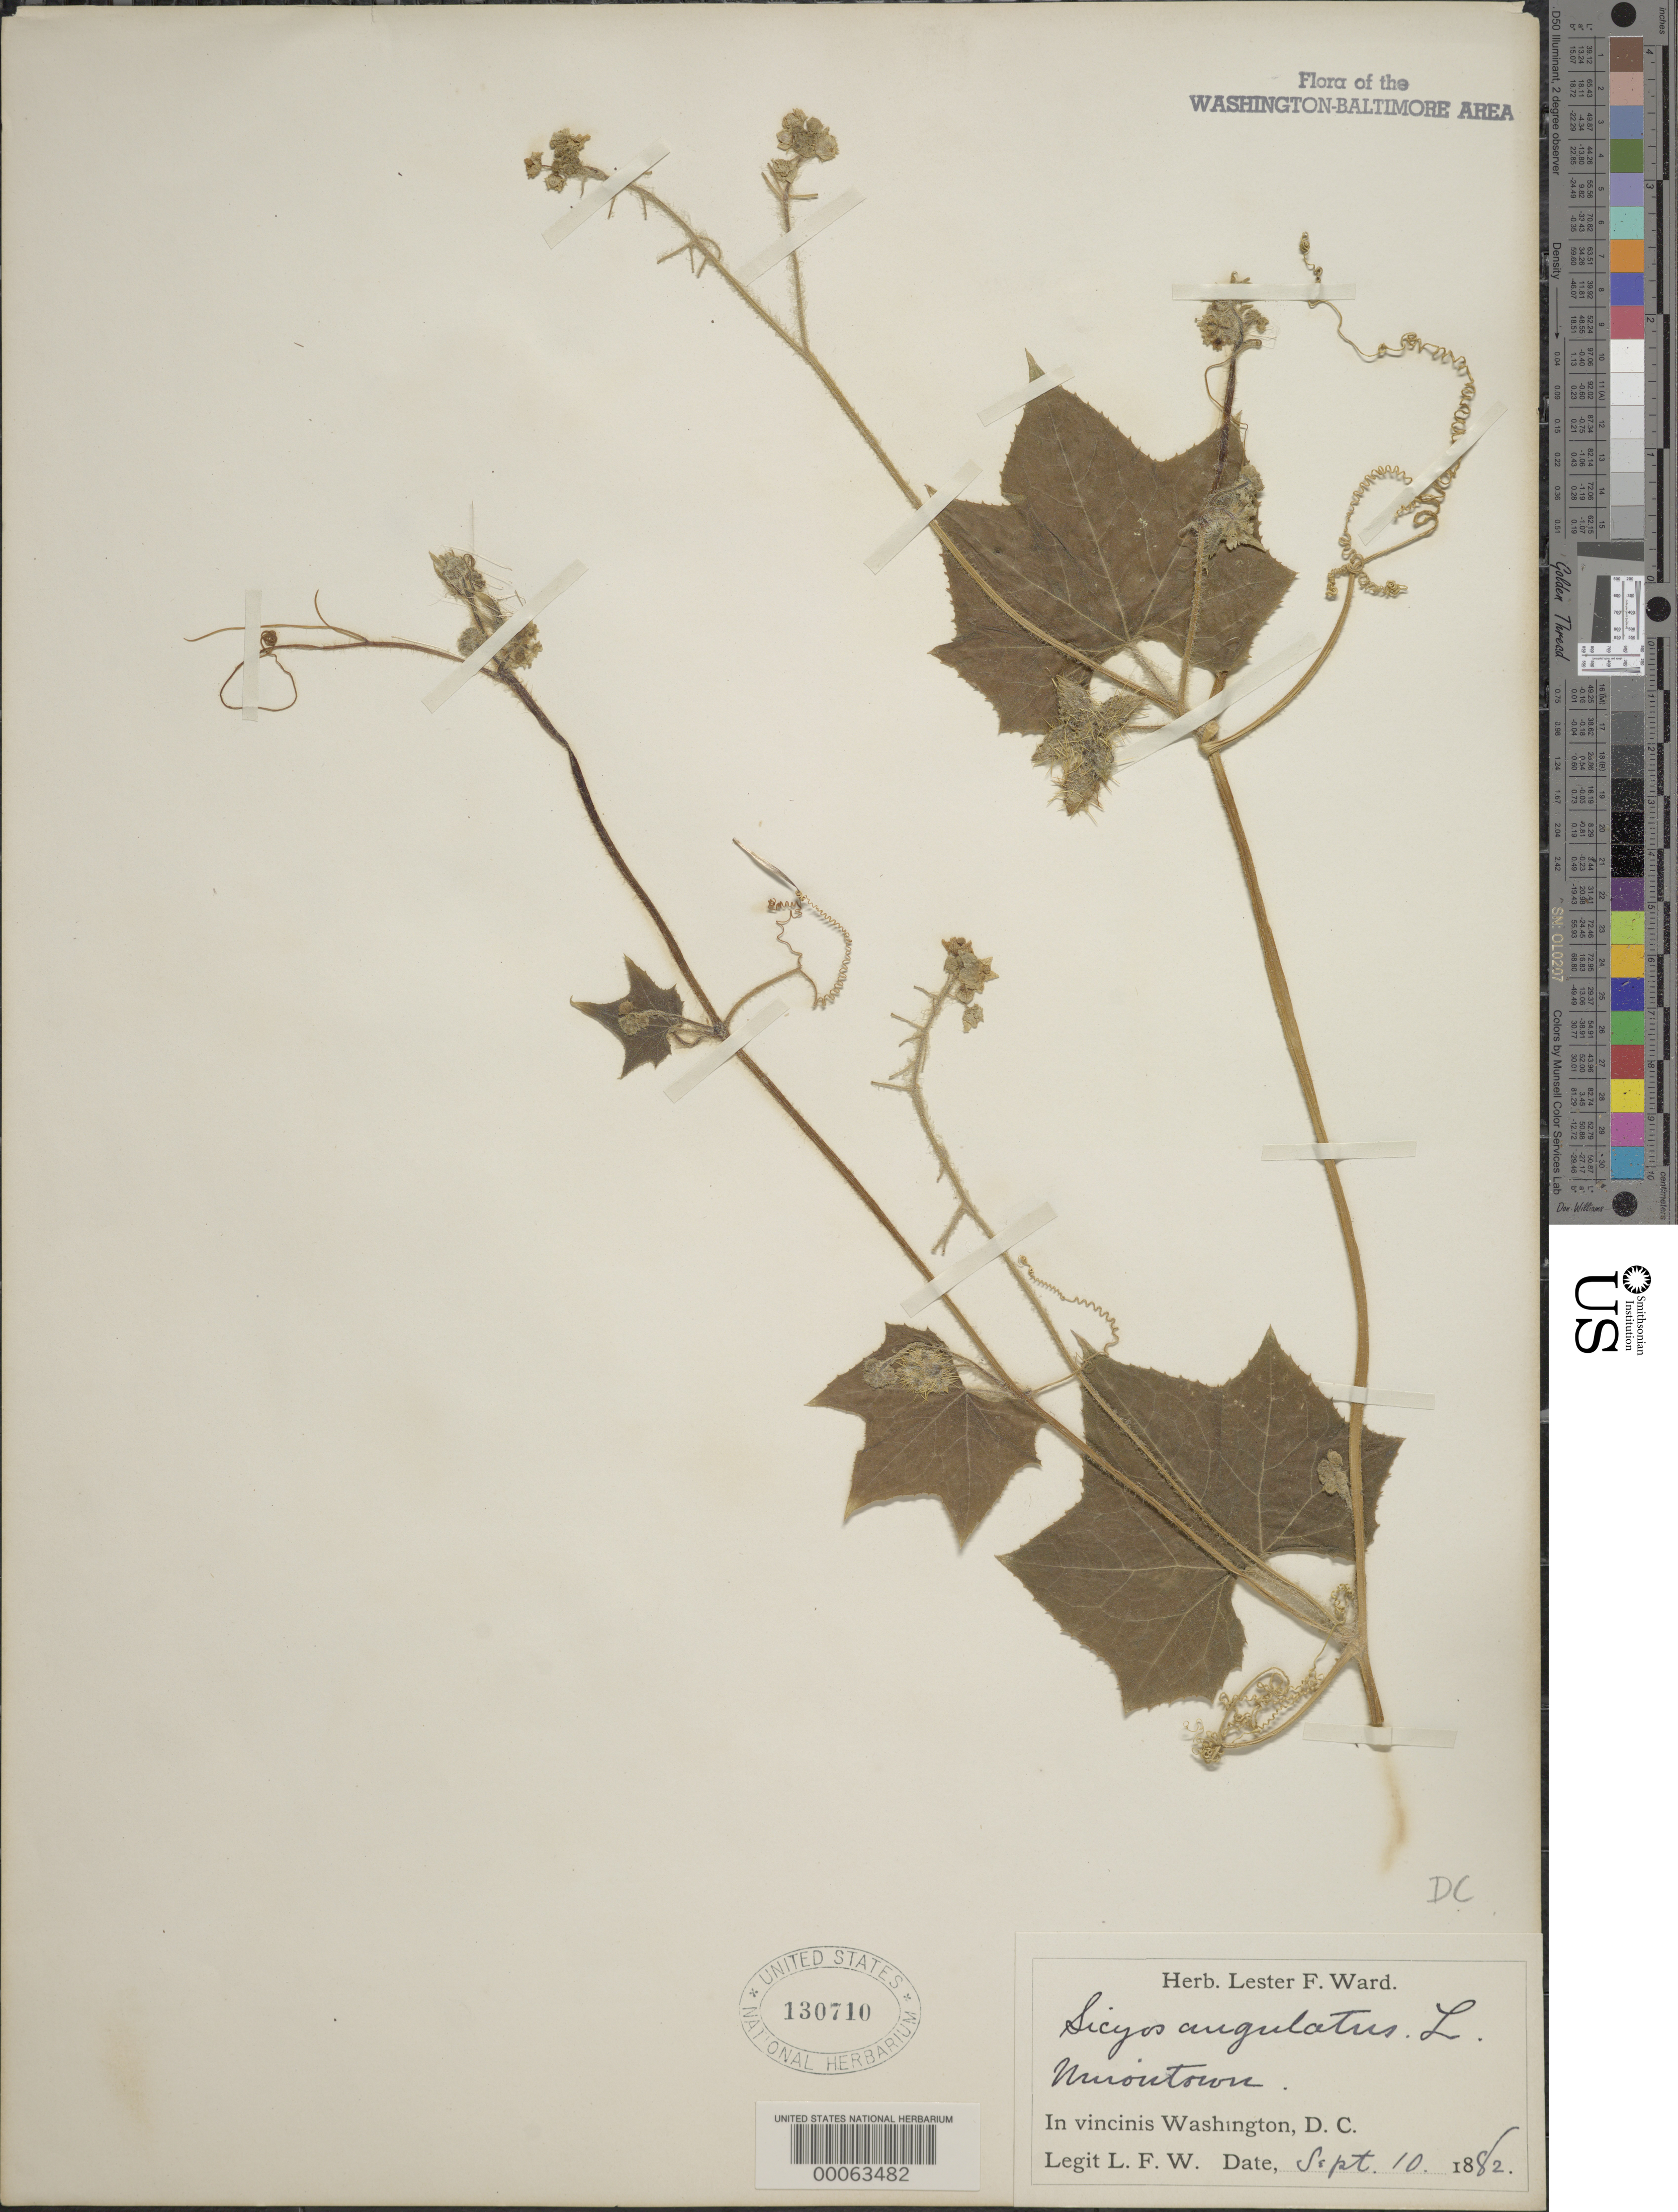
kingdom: Plantae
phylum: Tracheophyta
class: Magnoliopsida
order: Cucurbitales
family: Cucurbitaceae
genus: Sicyos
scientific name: Sicyos angulatus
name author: L.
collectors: L. F. Ward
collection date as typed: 10 Sep 1882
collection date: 1882-09-10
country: United States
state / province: Maryland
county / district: Carroll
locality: Uniontown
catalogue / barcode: US 130710